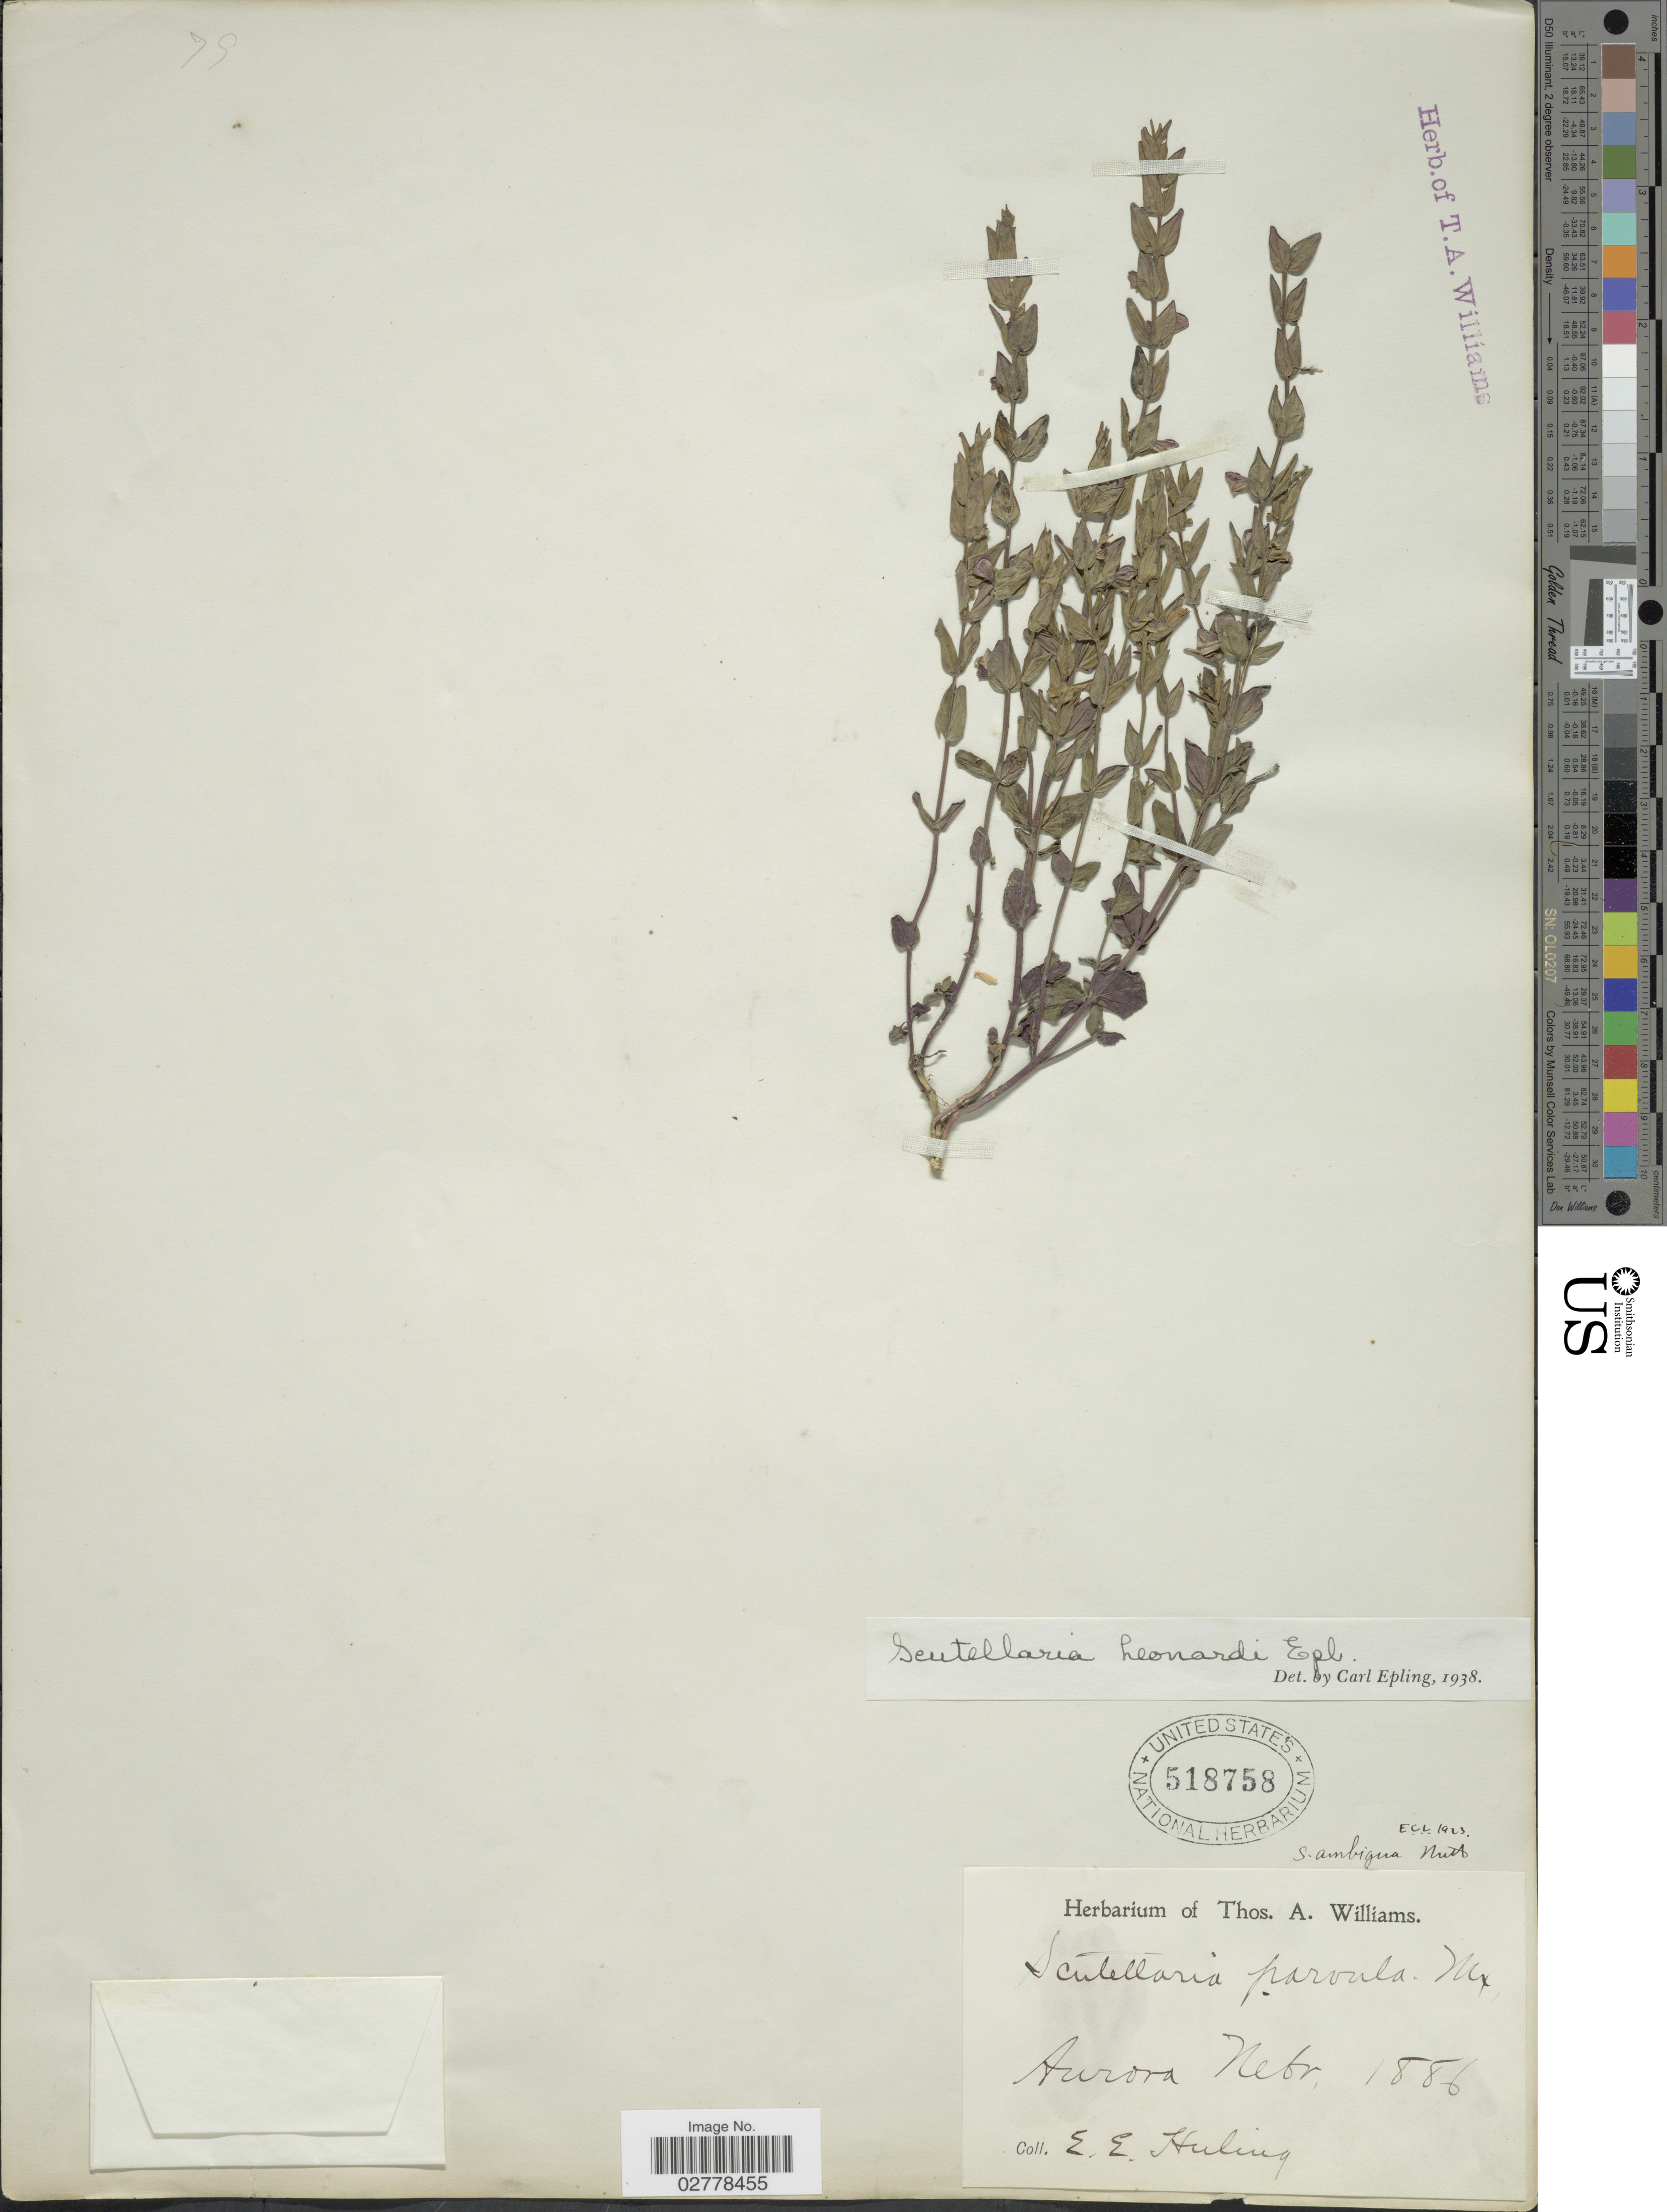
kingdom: Plantae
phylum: Tracheophyta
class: Magnoliopsida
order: Lamiales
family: Lamiaceae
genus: Scutellaria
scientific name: Scutellaria leonardii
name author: Epling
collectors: E. Huling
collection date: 1886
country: United States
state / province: Nebraska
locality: Aurora.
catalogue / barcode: US 518758